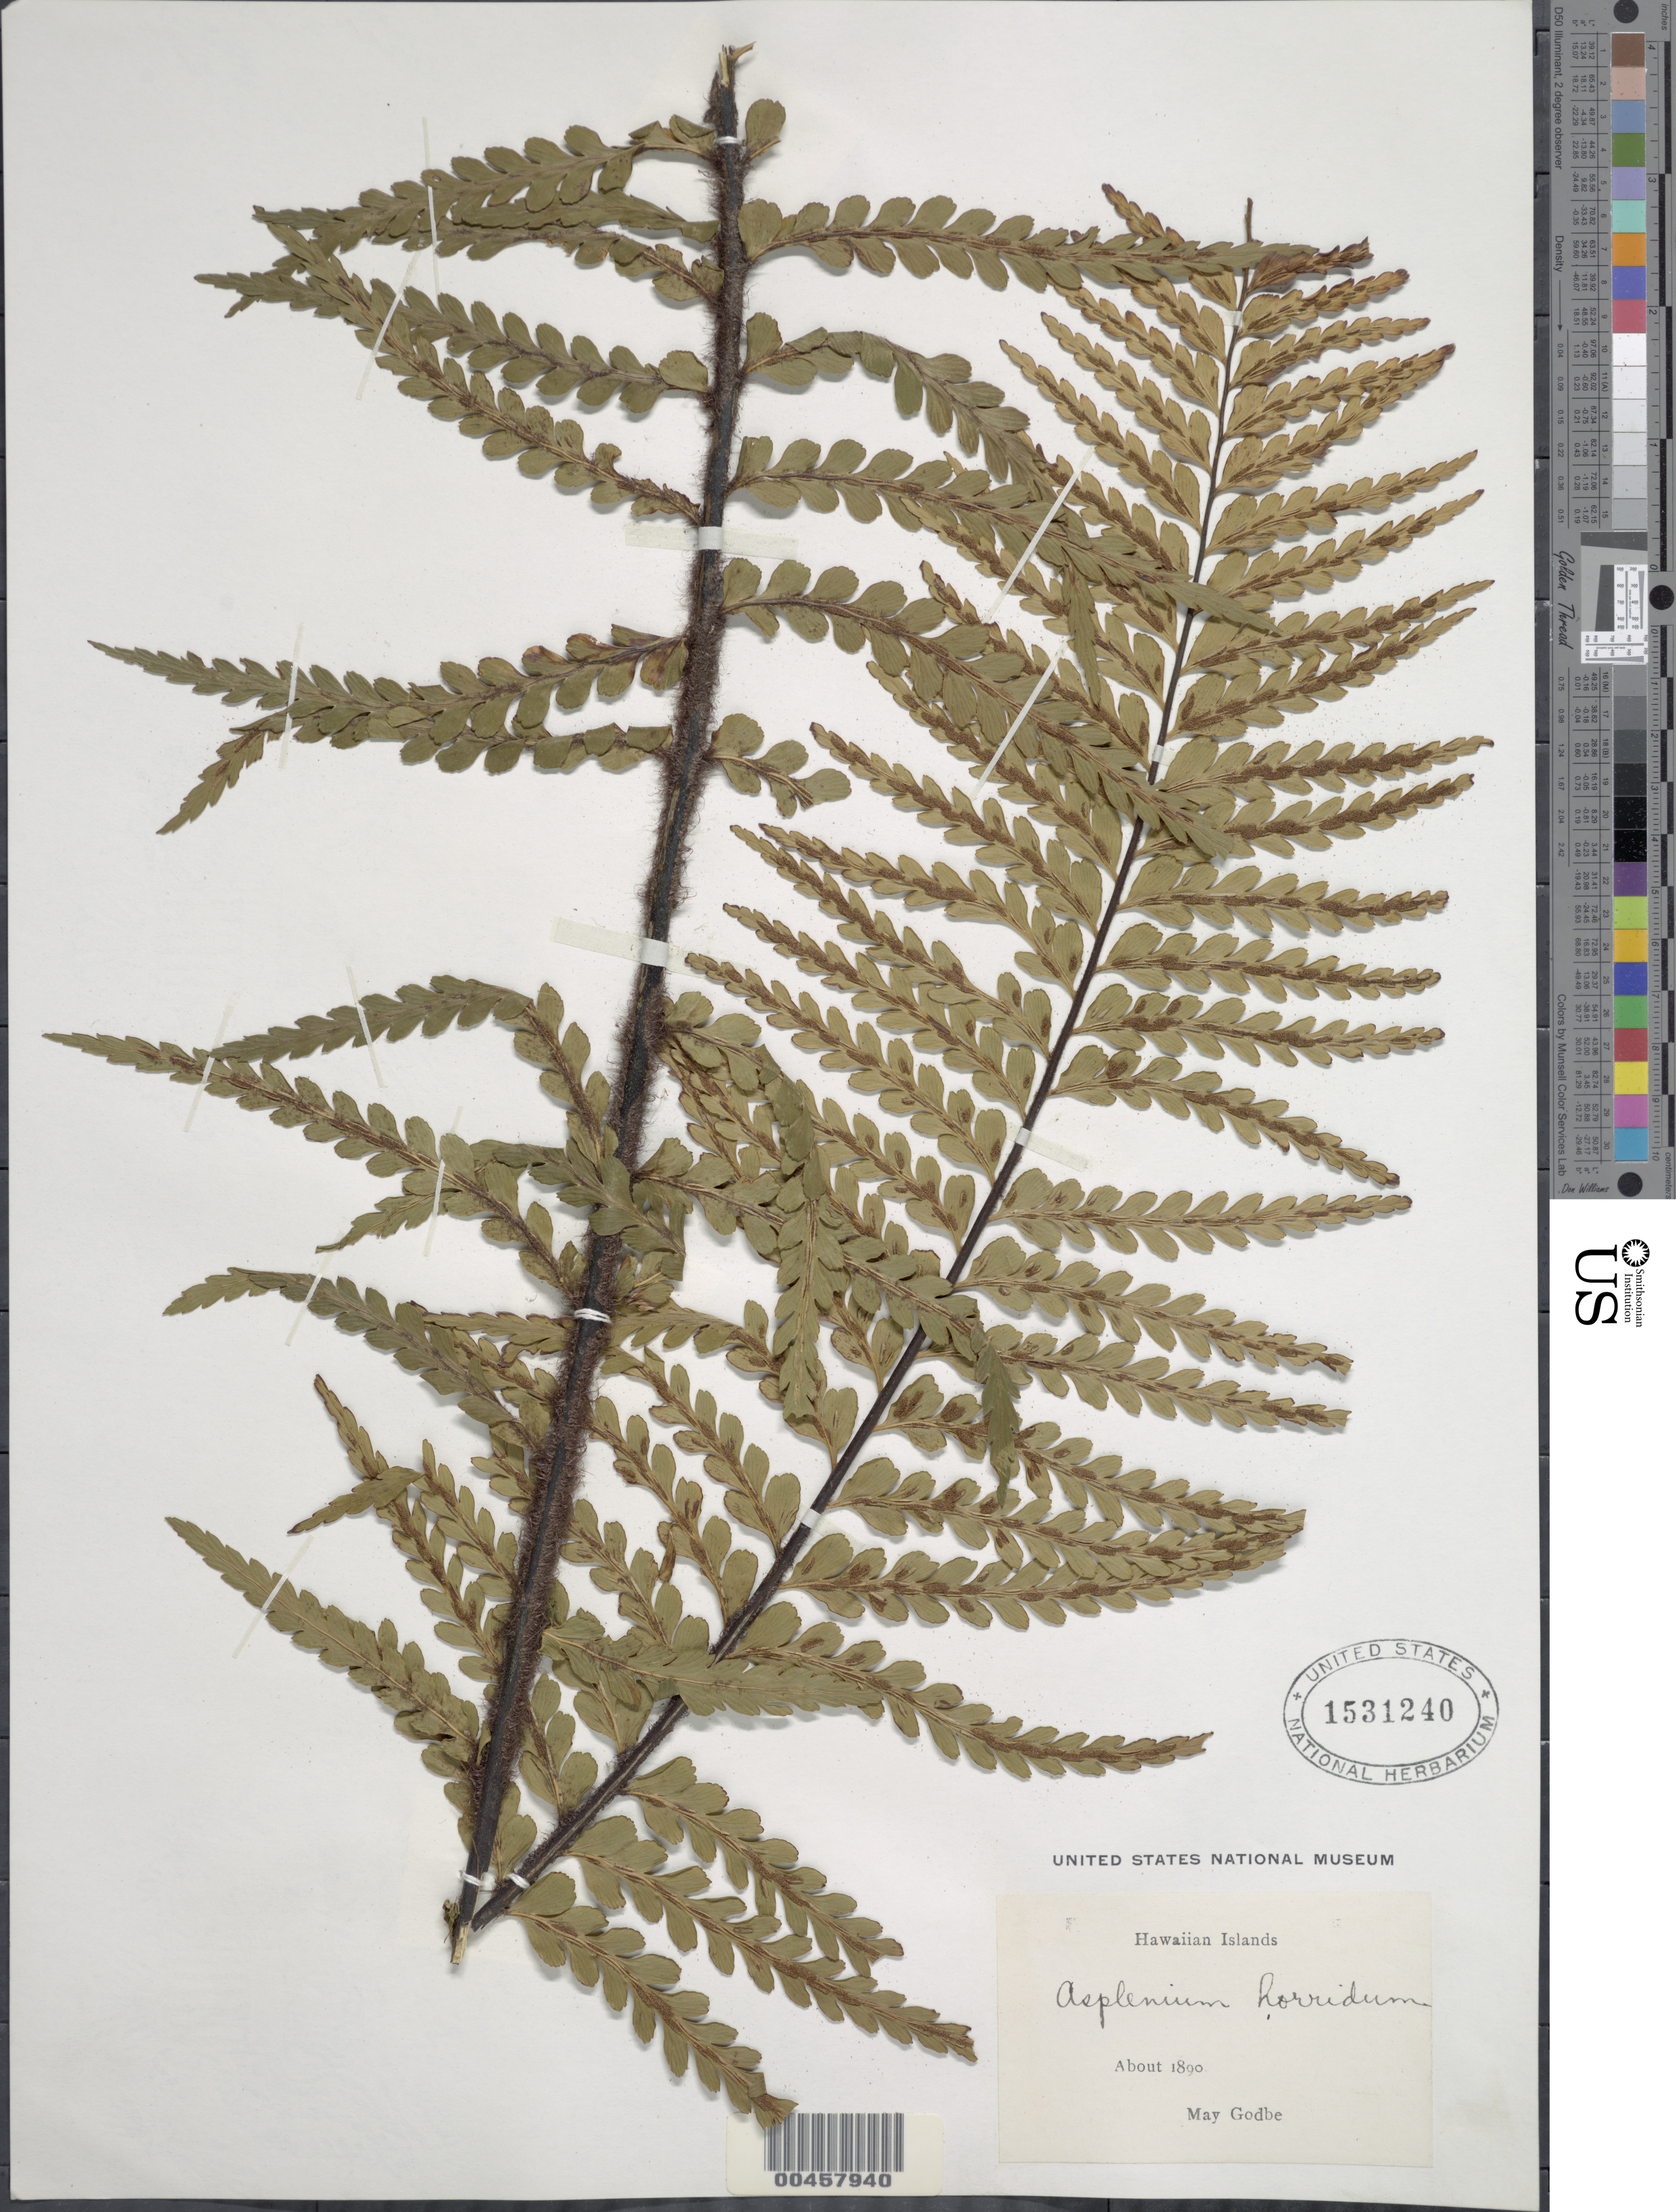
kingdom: Plantae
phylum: Tracheophyta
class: Polypodiopsida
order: Polypodiales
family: Aspleniaceae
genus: Asplenium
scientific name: Asplenium horridum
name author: Kaulf.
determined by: Salgado, A. E.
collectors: M. Godbe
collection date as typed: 1890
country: United States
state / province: Hawaii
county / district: Kauai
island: Kaua'i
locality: Hawaiian Islands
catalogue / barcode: US 1531240